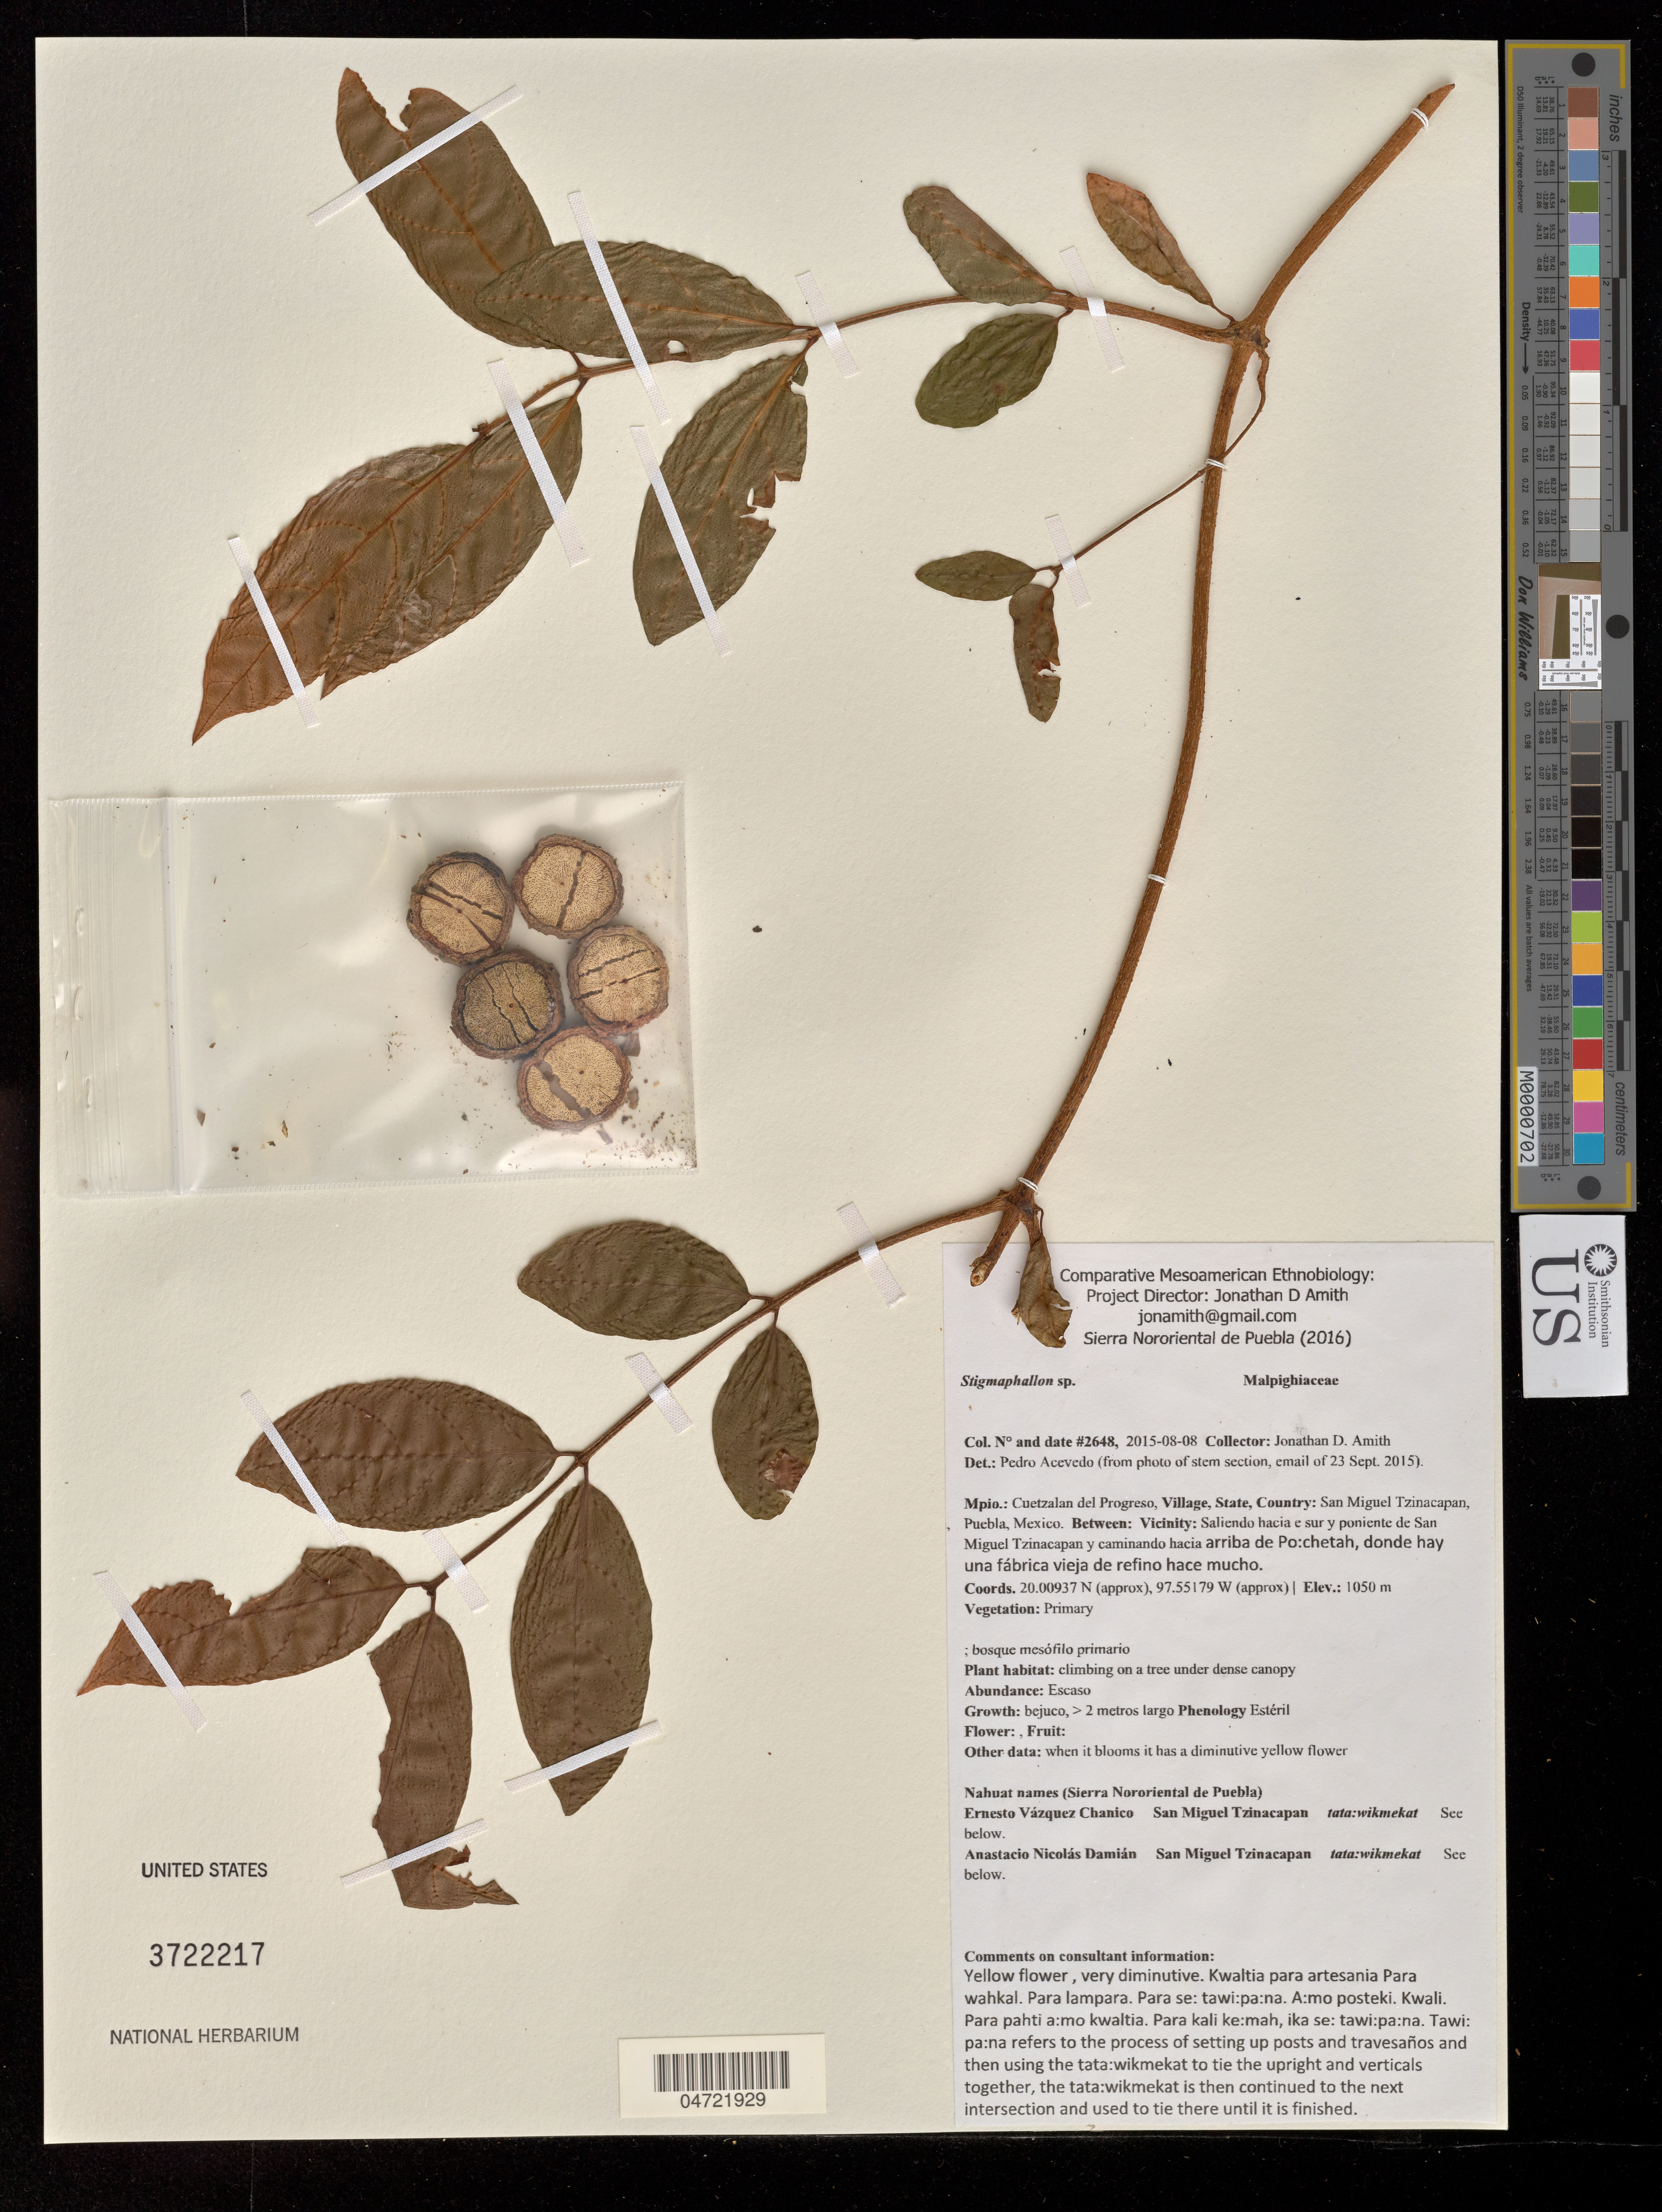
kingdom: Plantae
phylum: Tracheophyta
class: Magnoliopsida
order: Malpighiales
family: Malpighiaceae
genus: Stigmaphyllon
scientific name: Stigmaphyllon sp.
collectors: J. D. Amith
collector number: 2648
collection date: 2015-08-08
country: México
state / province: Puebla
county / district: Cuetzalan del Progreso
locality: PUEBLO: San Miguel Tzinacapan; LOCALIDAD EXACTA: Saliendo hacia el sur y poniente de San Miguel Tzinacapan y caminando hacia arriba de Pochnetah, donde hay una fábrica vieja de refino hace mucho.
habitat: Climbing on a tree under dense canopy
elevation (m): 1050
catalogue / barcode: US 3722217